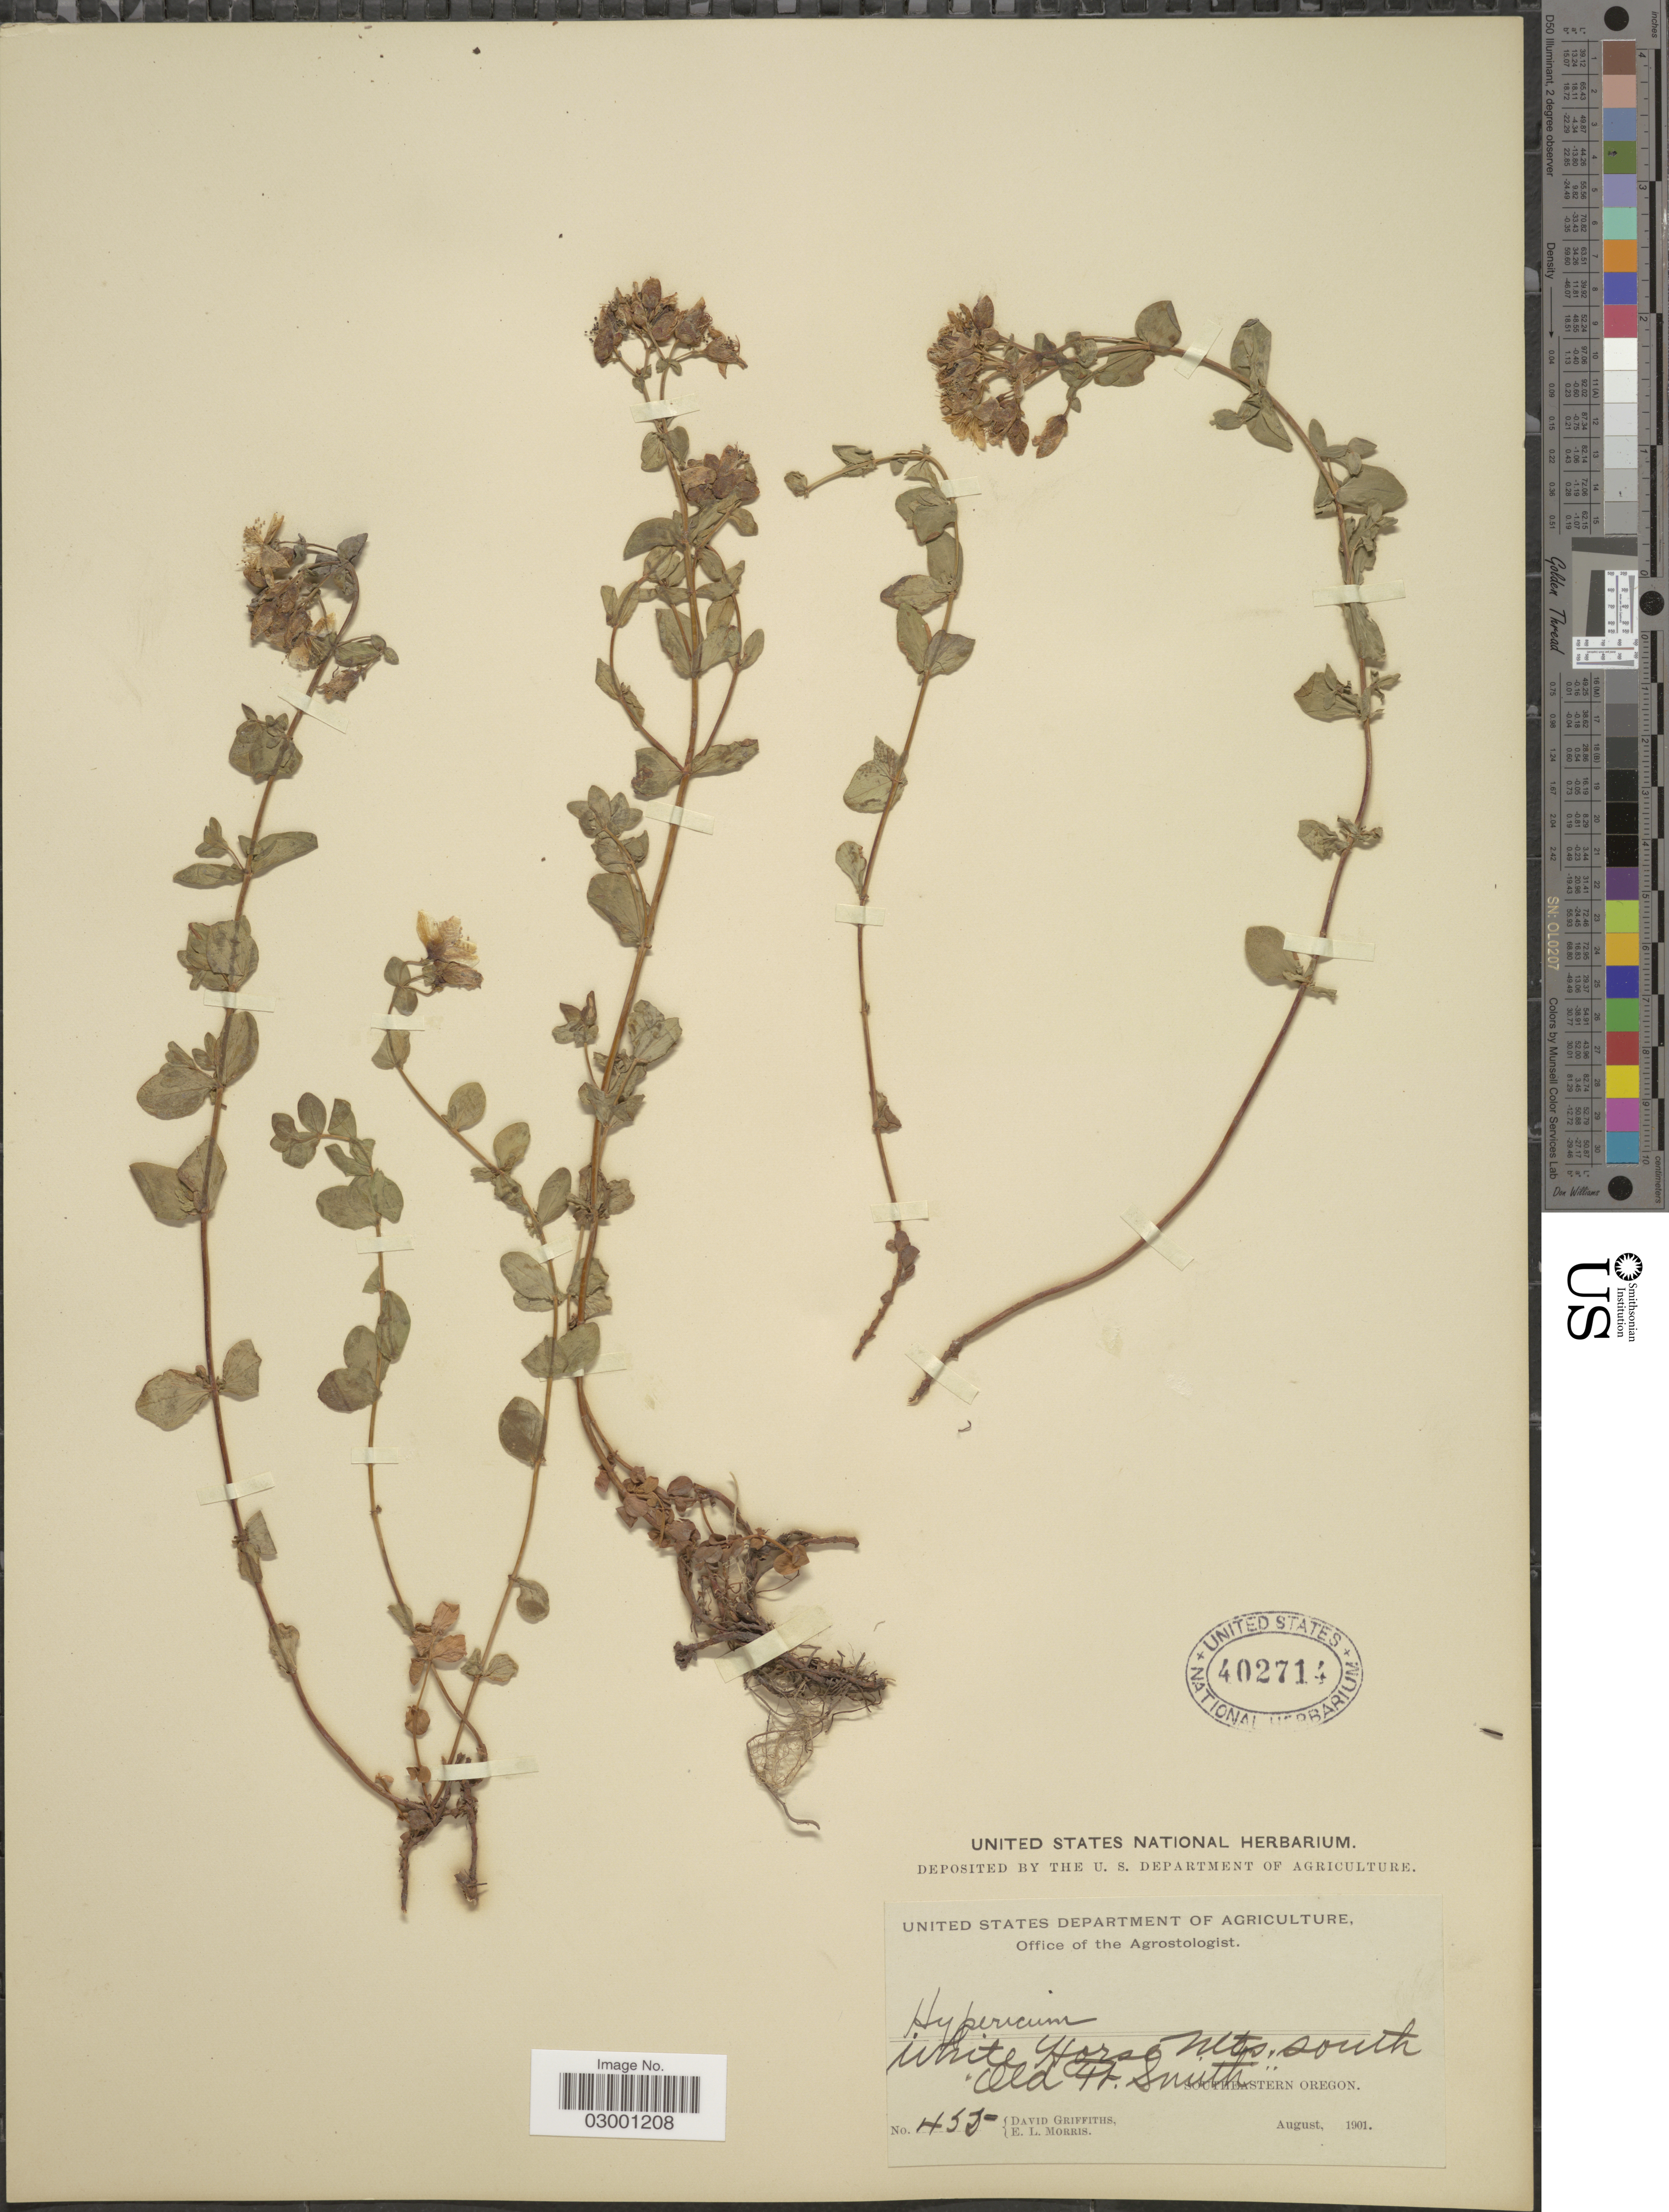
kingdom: Plantae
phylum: Tracheophyta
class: Magnoliopsida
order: Malpighiales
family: Hypericaceae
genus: Hypericum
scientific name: Hypericum formosum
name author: Kunth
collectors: D. Griffiths & E. Morris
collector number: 455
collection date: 1901-08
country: United States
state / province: Oregon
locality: White Horse Mts., south Old Ft. Smith. Southeastern Oregon.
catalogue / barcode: US 402714